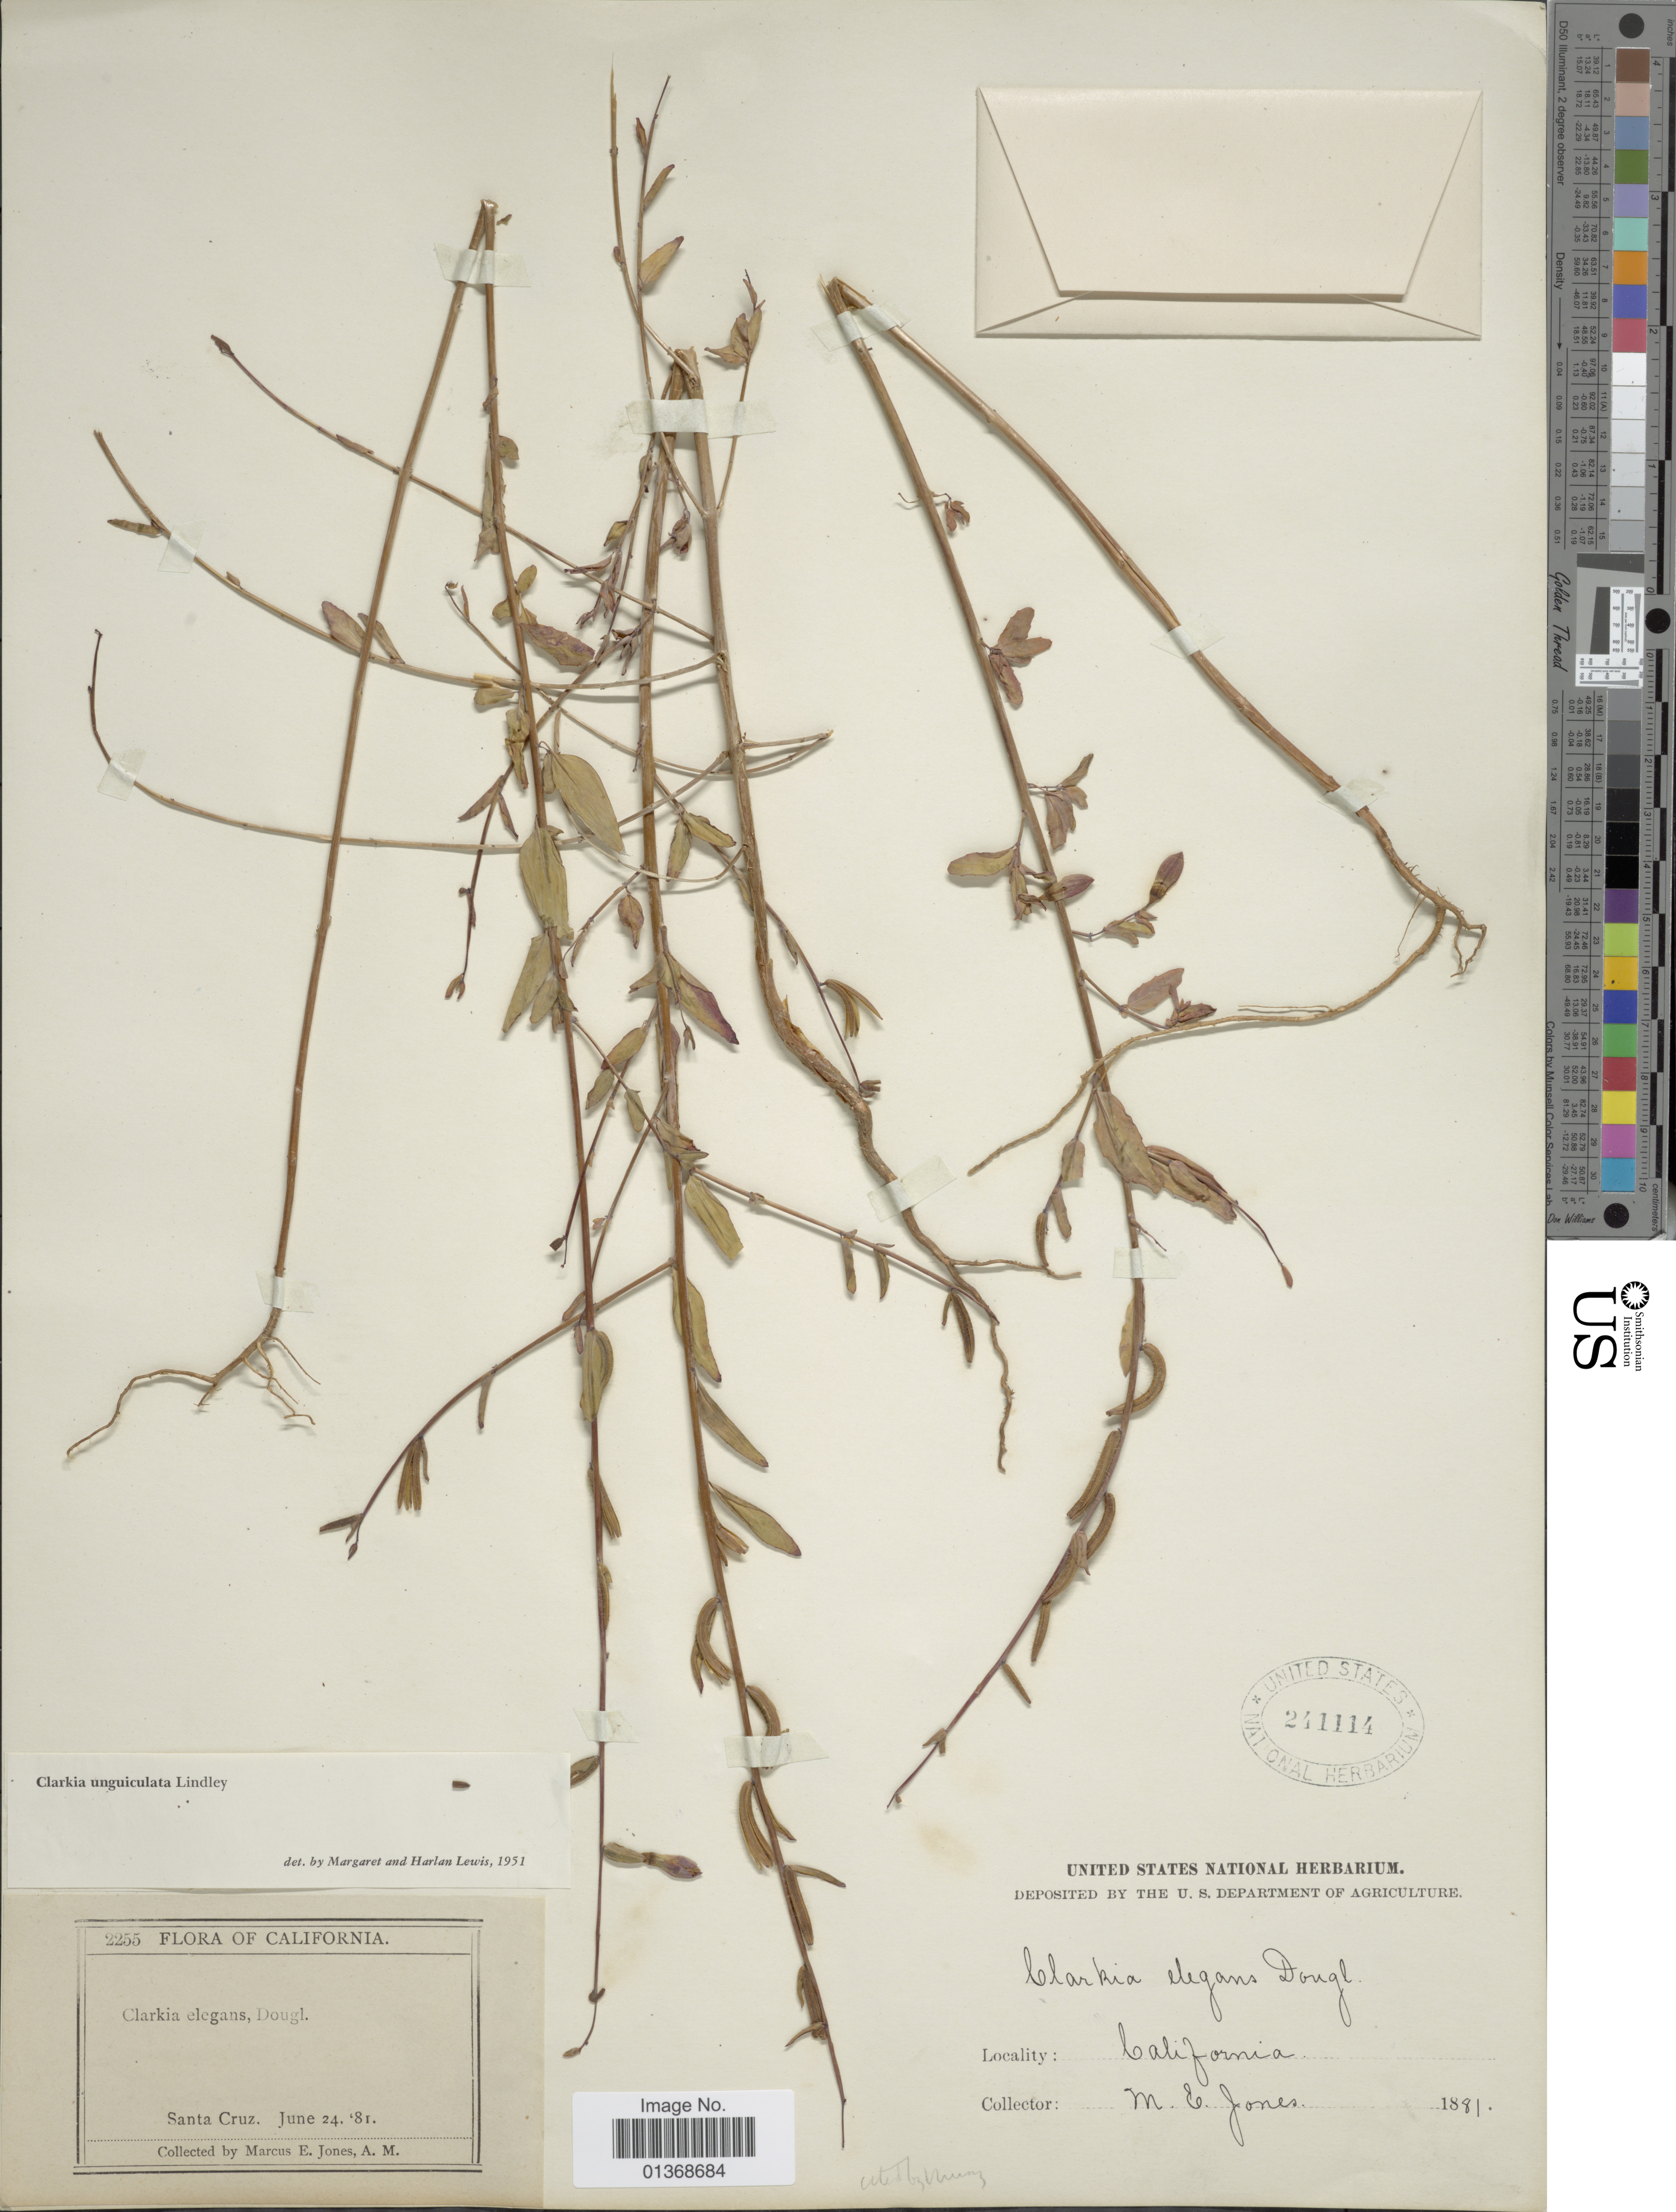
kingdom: Plantae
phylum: Tracheophyta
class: Magnoliopsida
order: Myrtales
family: Onagraceae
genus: Clarkia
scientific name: Clarkia unguiculata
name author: Lindl.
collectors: M. E. Jones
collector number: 2255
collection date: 1881-06-24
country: United States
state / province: California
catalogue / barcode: US 241114